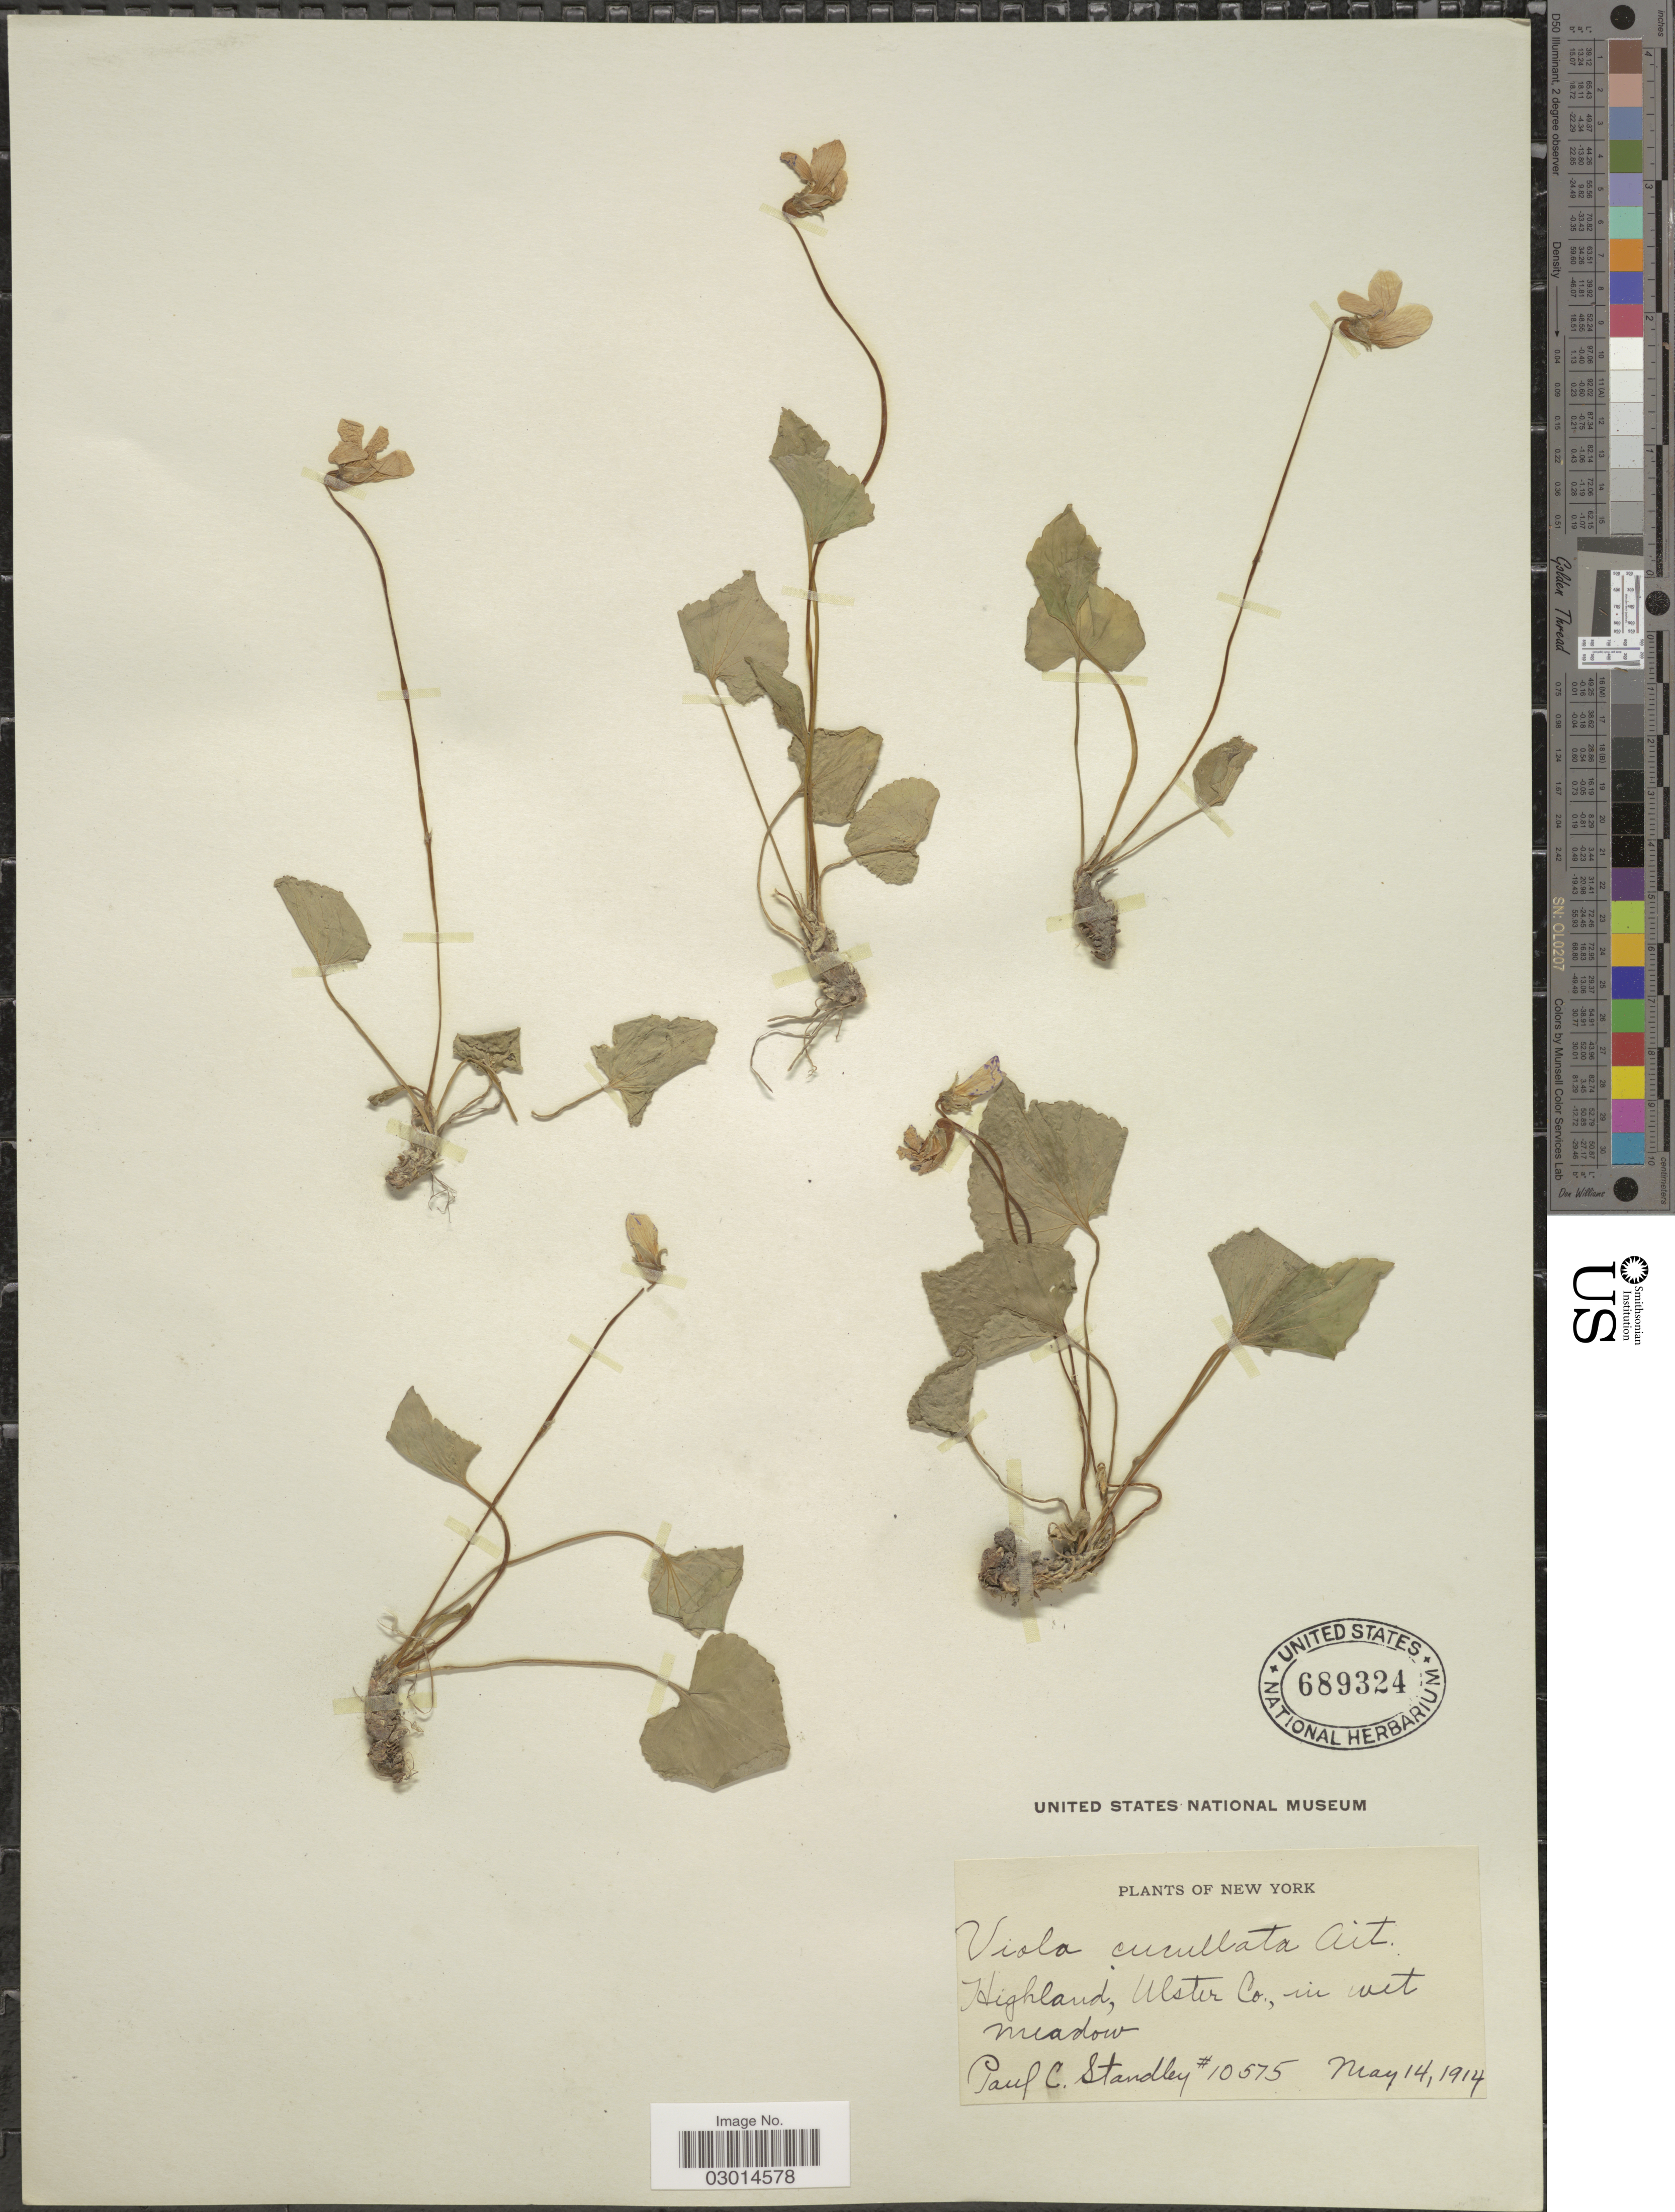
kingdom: Plantae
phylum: Tracheophyta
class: Magnoliopsida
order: Malpighiales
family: Violaceae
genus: Viola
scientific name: Viola cucullata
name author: Aiton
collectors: P. C. Standley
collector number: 10575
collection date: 1914-05-14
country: United States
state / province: New York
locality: Highland, Ulster Co.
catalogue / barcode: US 689324